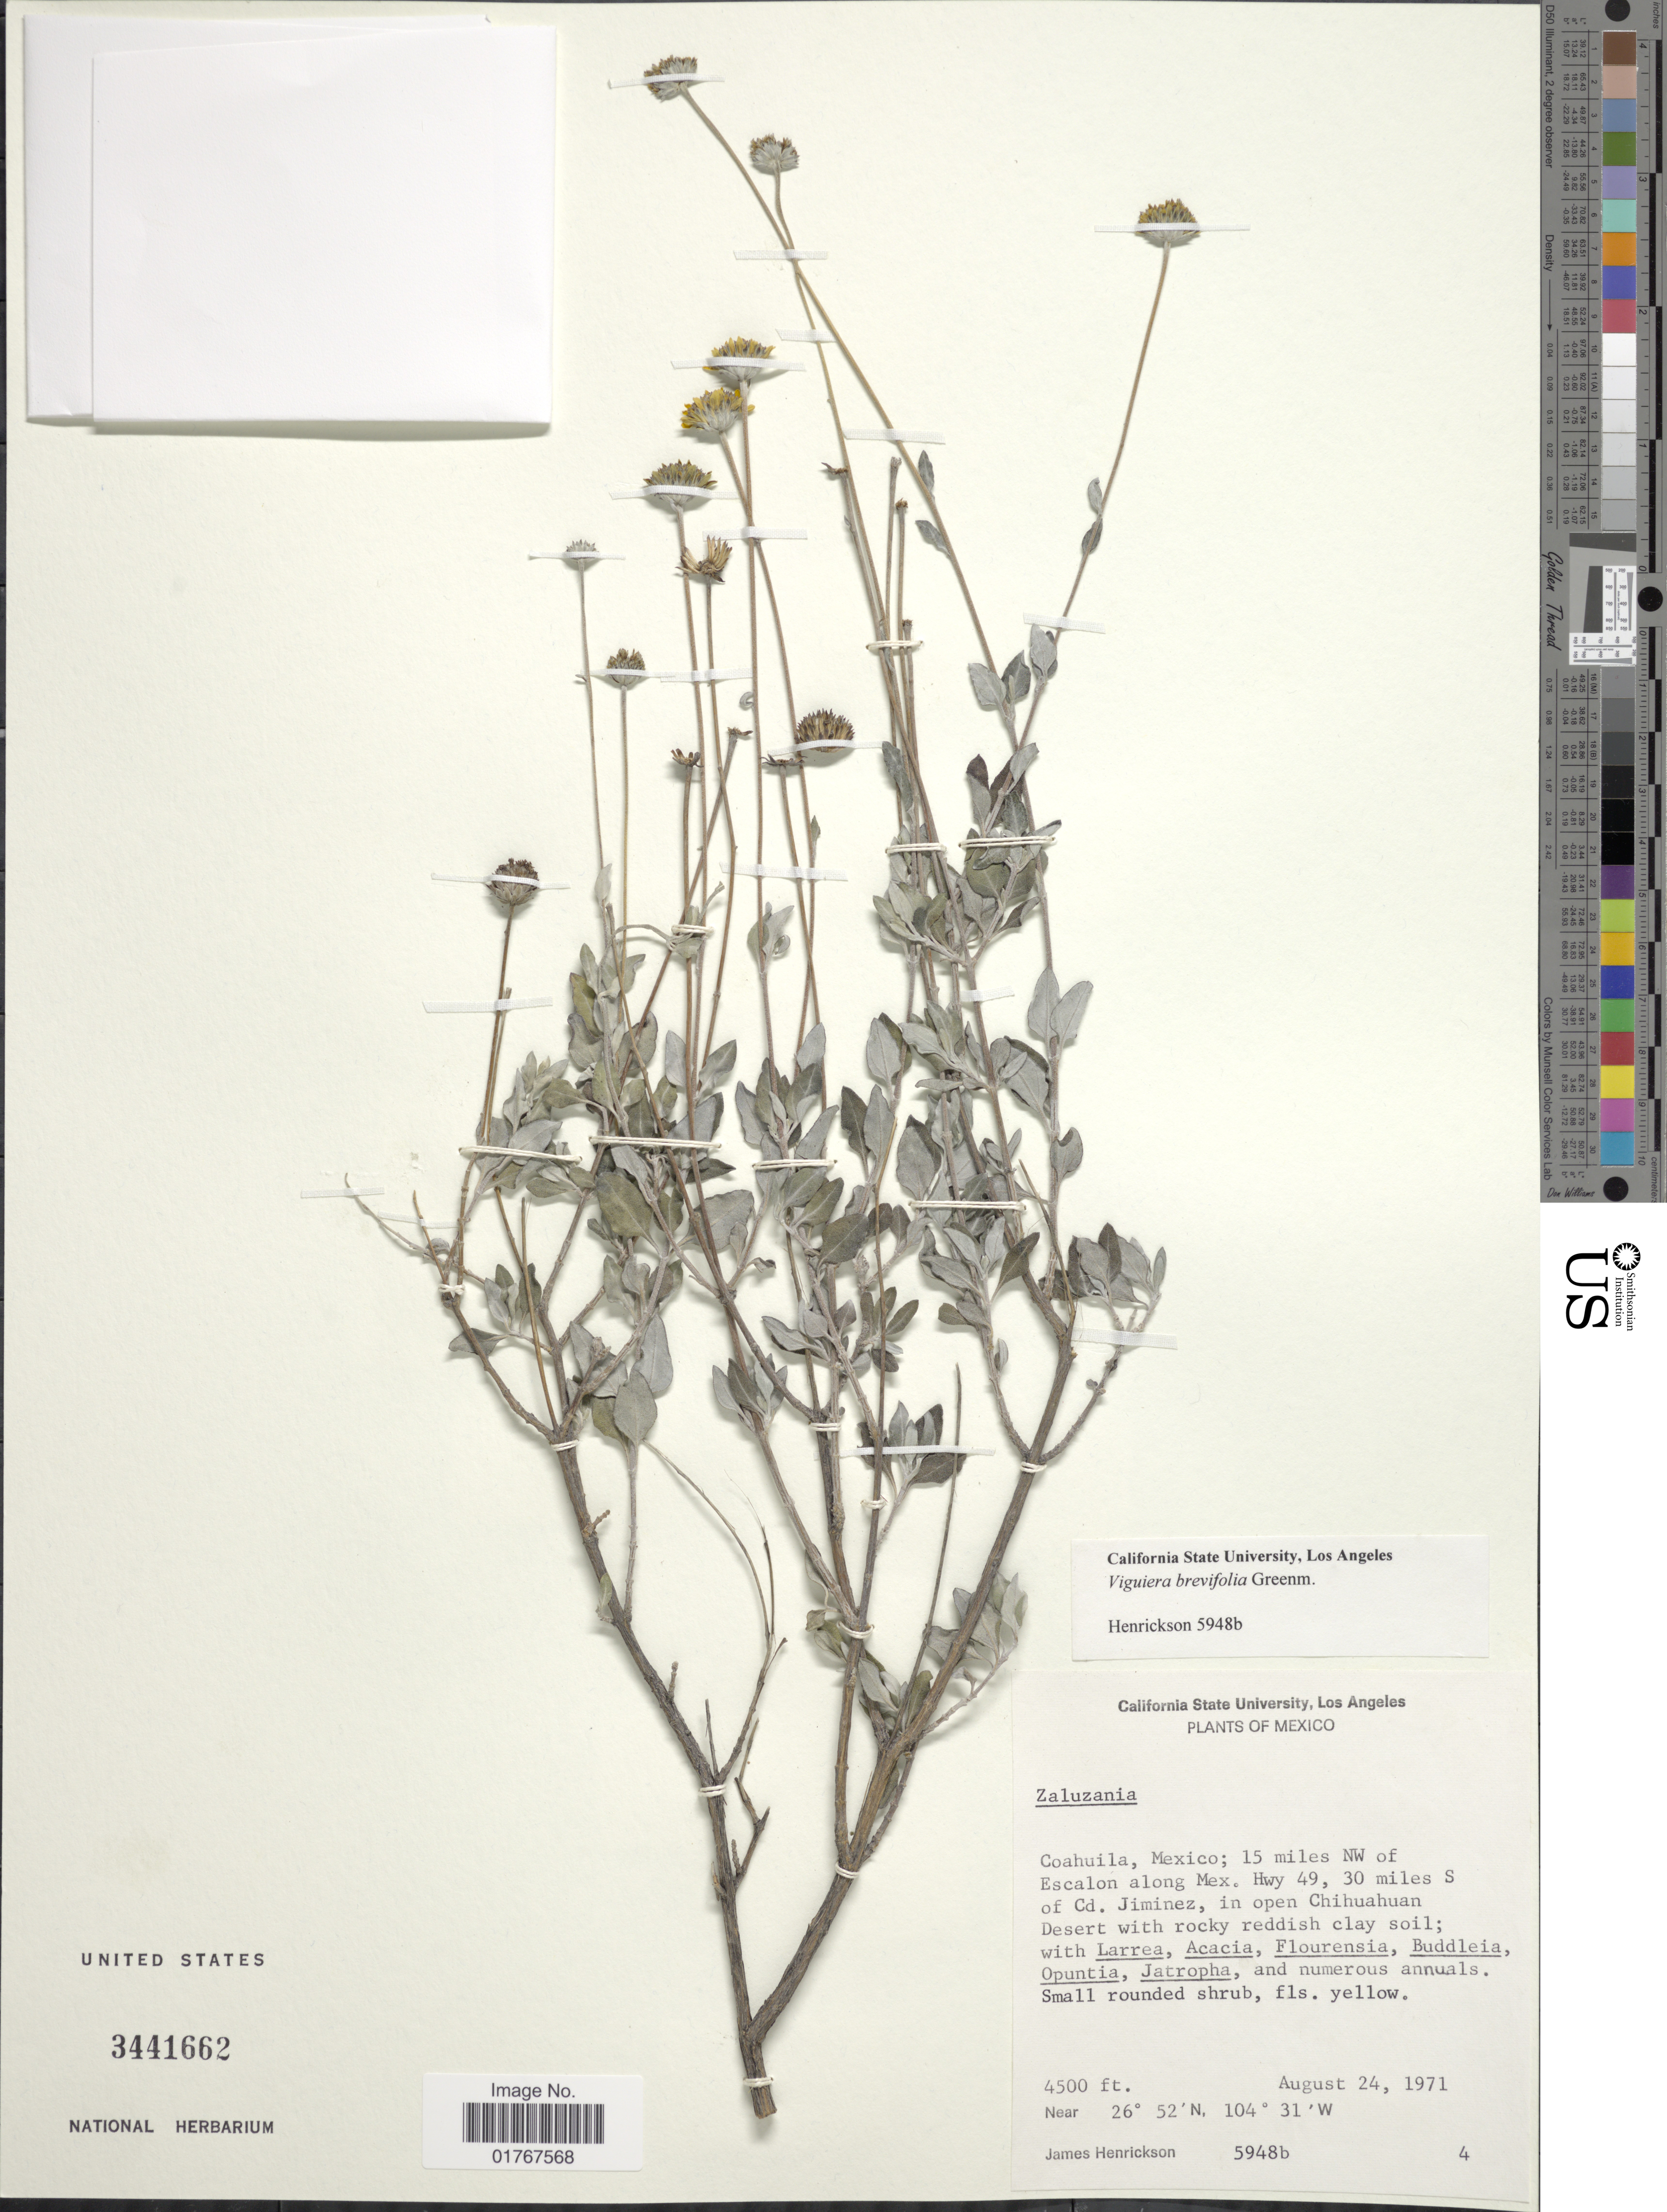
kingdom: Plantae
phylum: Tracheophyta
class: Magnoliopsida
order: Asterales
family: Asteraceae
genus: Viguiera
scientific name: Viguiera brevifolia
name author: Greenm.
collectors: J. S. Henrickson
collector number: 5948b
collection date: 1971-08-24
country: Mexico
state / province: Coahuila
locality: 15 miles NW of Escalon along Mex. Hwy 49, 30 miles S of Cd. Jimenez, in Open Chihuahuan Desert with rocky reddish clay soil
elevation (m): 1372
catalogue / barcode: US 3441662